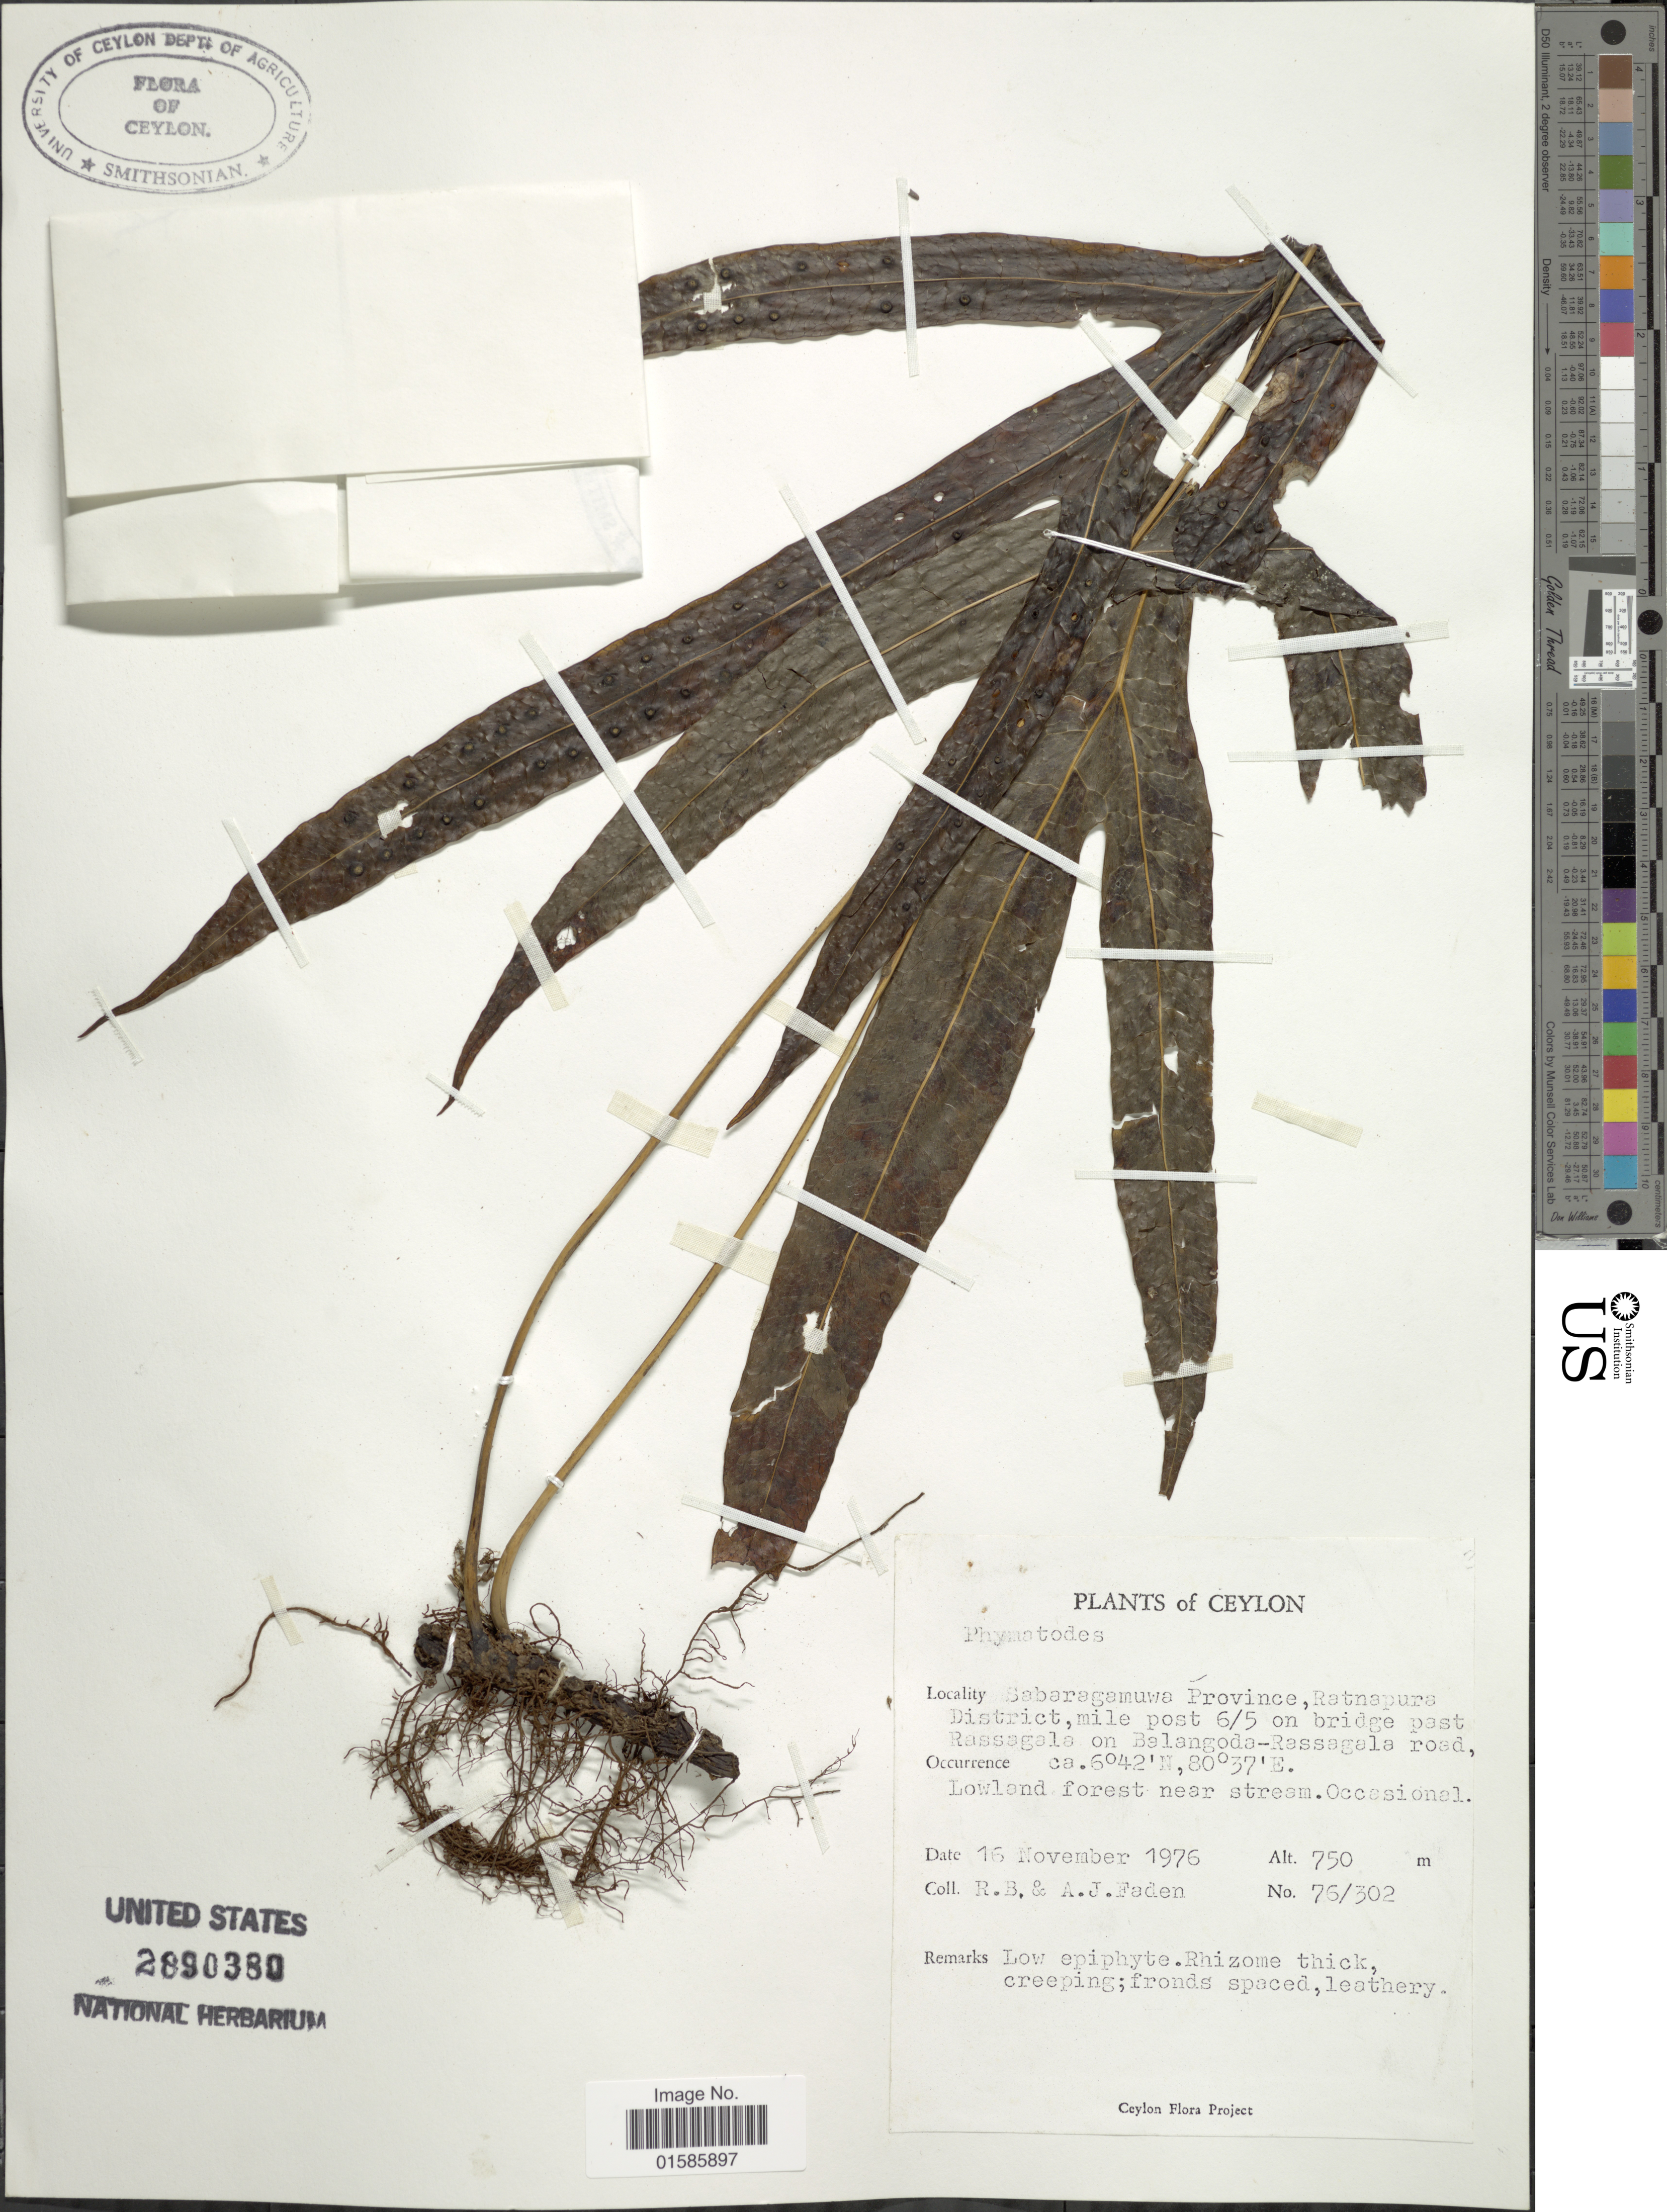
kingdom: Plantae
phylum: Tracheophyta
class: Polypodiopsida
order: Polypodiales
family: Polypodiaceae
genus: Microsorum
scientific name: Microsorum nigrescens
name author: (Blume) Copel.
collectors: R. B. Faden & A. J. Faden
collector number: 76/302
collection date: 1976-11-16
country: Sri Lanka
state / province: Sabaragamuwa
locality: Ceylon, Ratnapura District, mile post 6/5 on bridge past Rassagala on Balangoda-Rassagala road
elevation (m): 750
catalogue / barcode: US 2890380